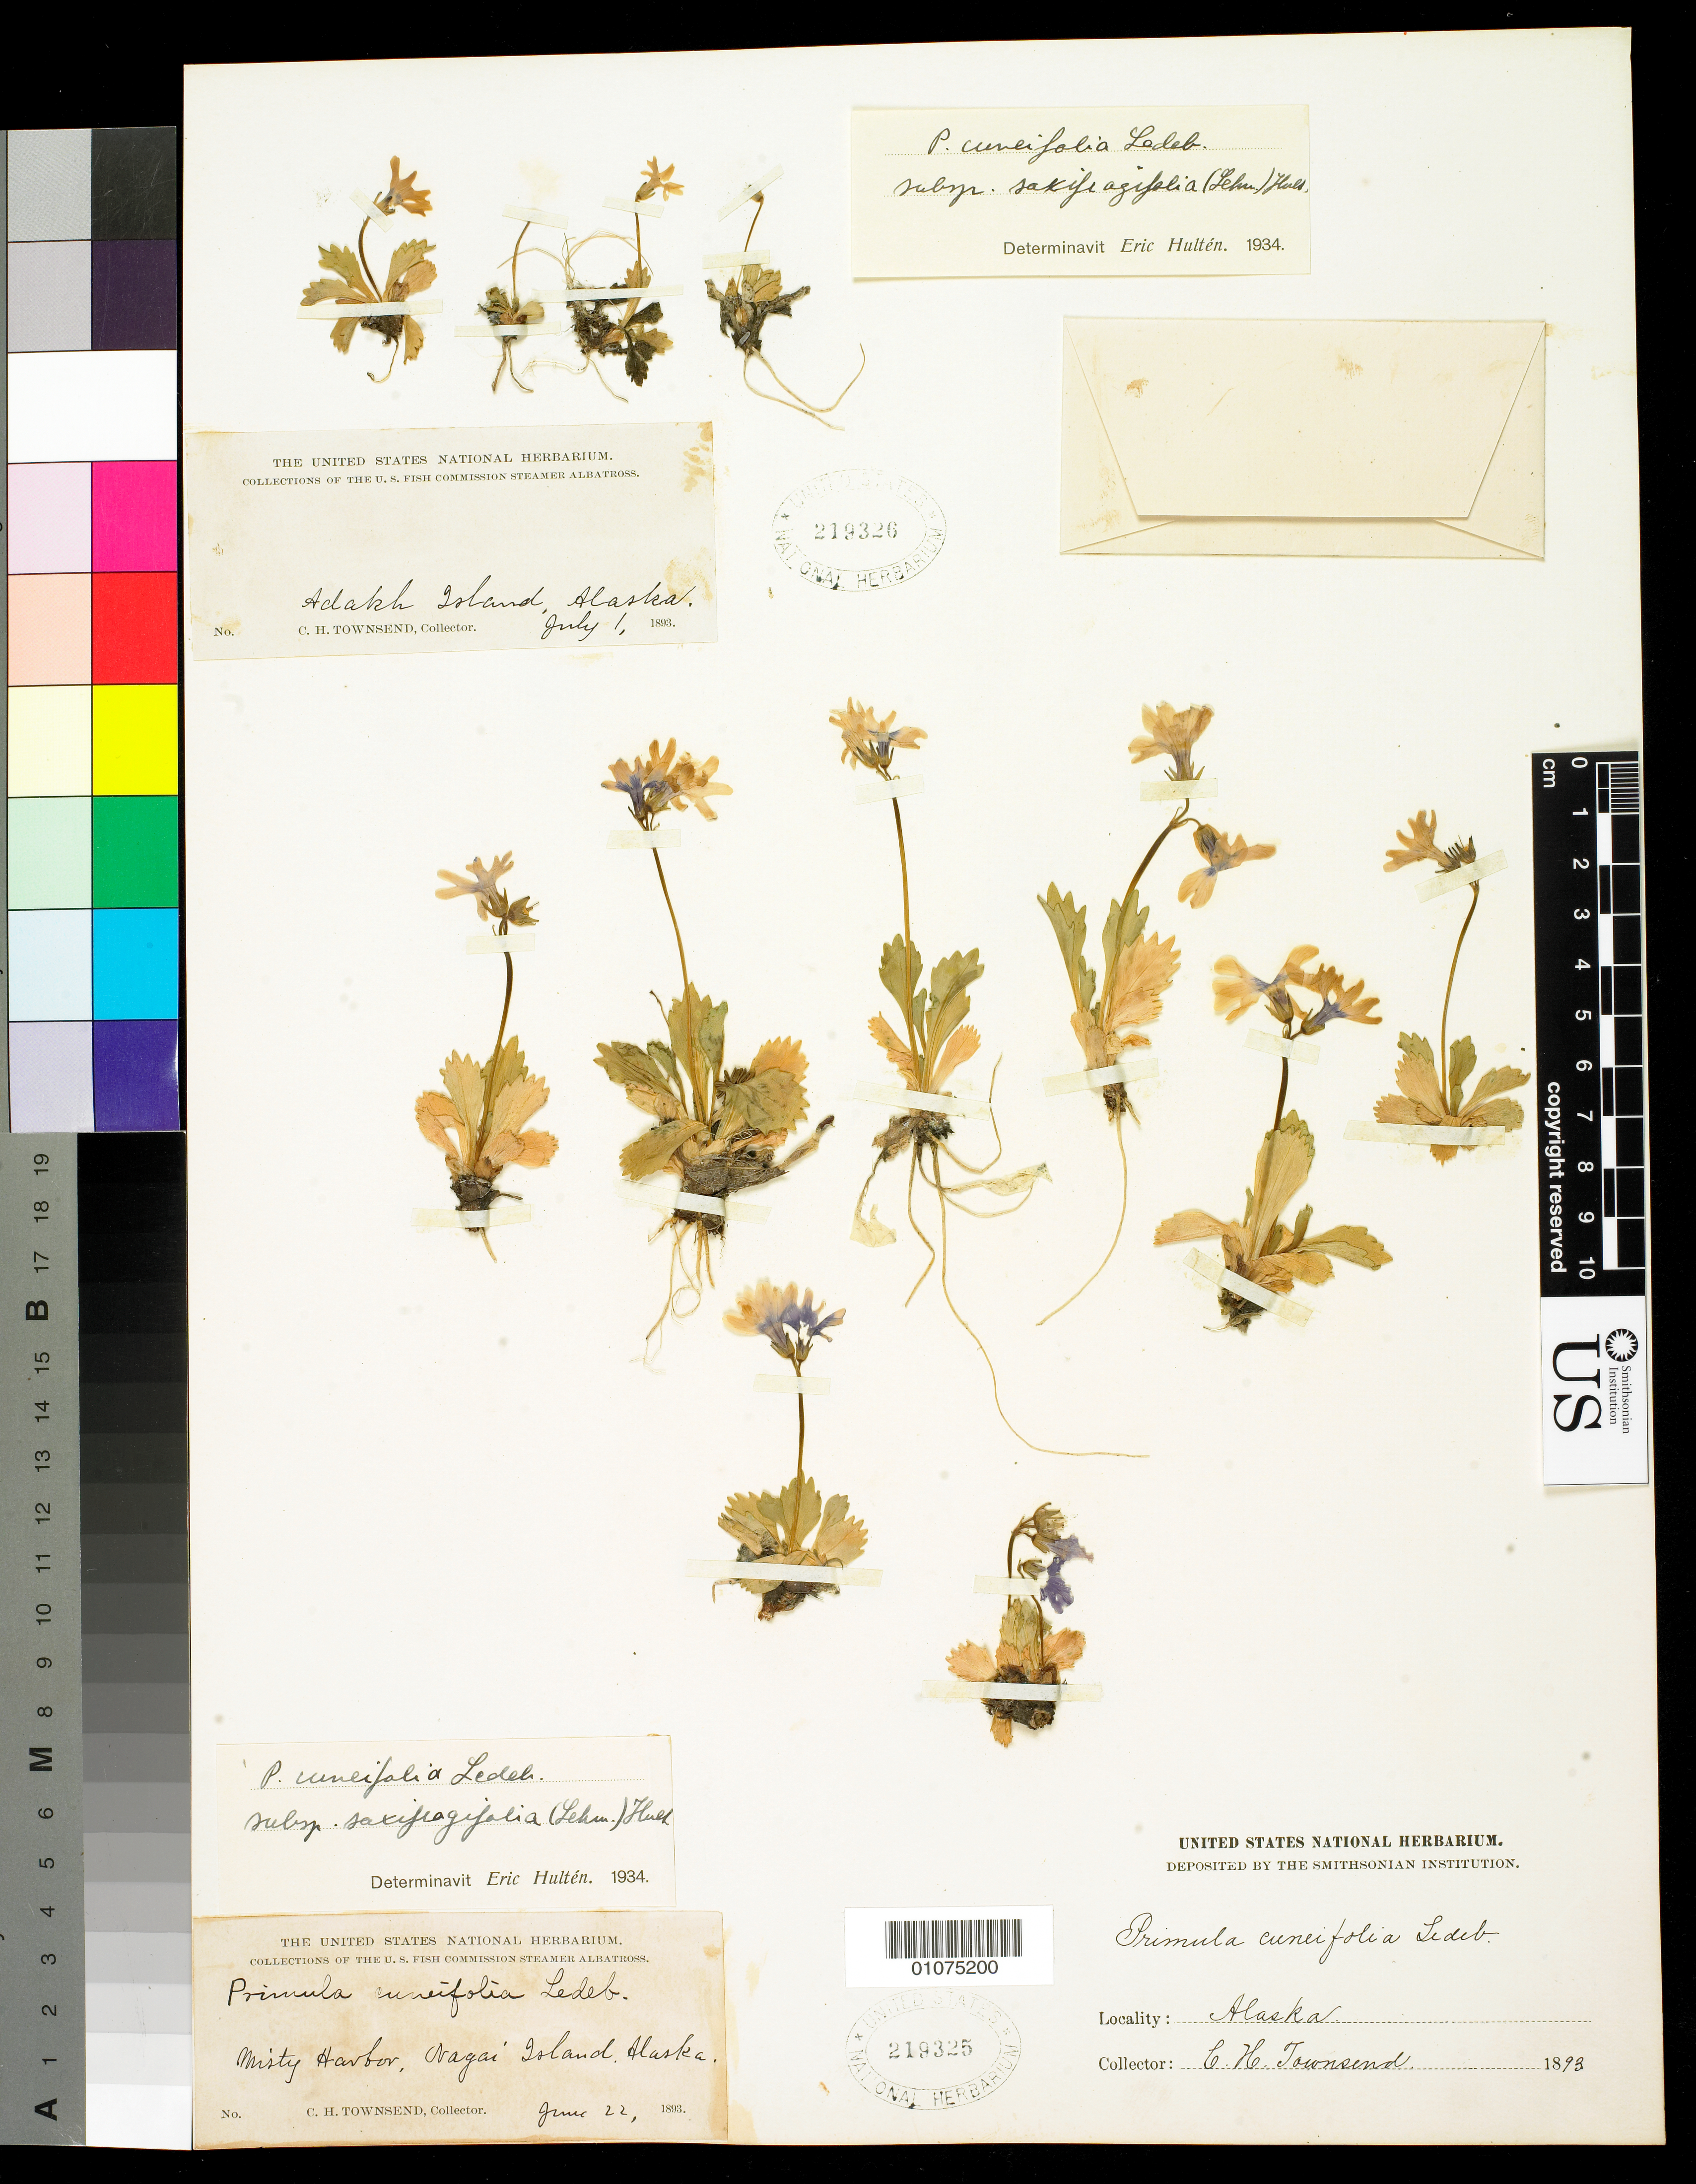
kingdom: Plantae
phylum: Tracheophyta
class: Magnoliopsida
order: Ericales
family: Primulaceae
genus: Primula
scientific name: Primula cuneifolia subsp. saxifragifolia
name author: (Lehm.) W.W. Sm. & Forrest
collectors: C. H. Townsend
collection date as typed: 22 Jun 1893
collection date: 1893-06-22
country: United States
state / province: Alaska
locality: Misty Harbor, Nagai Island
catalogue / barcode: US 219325